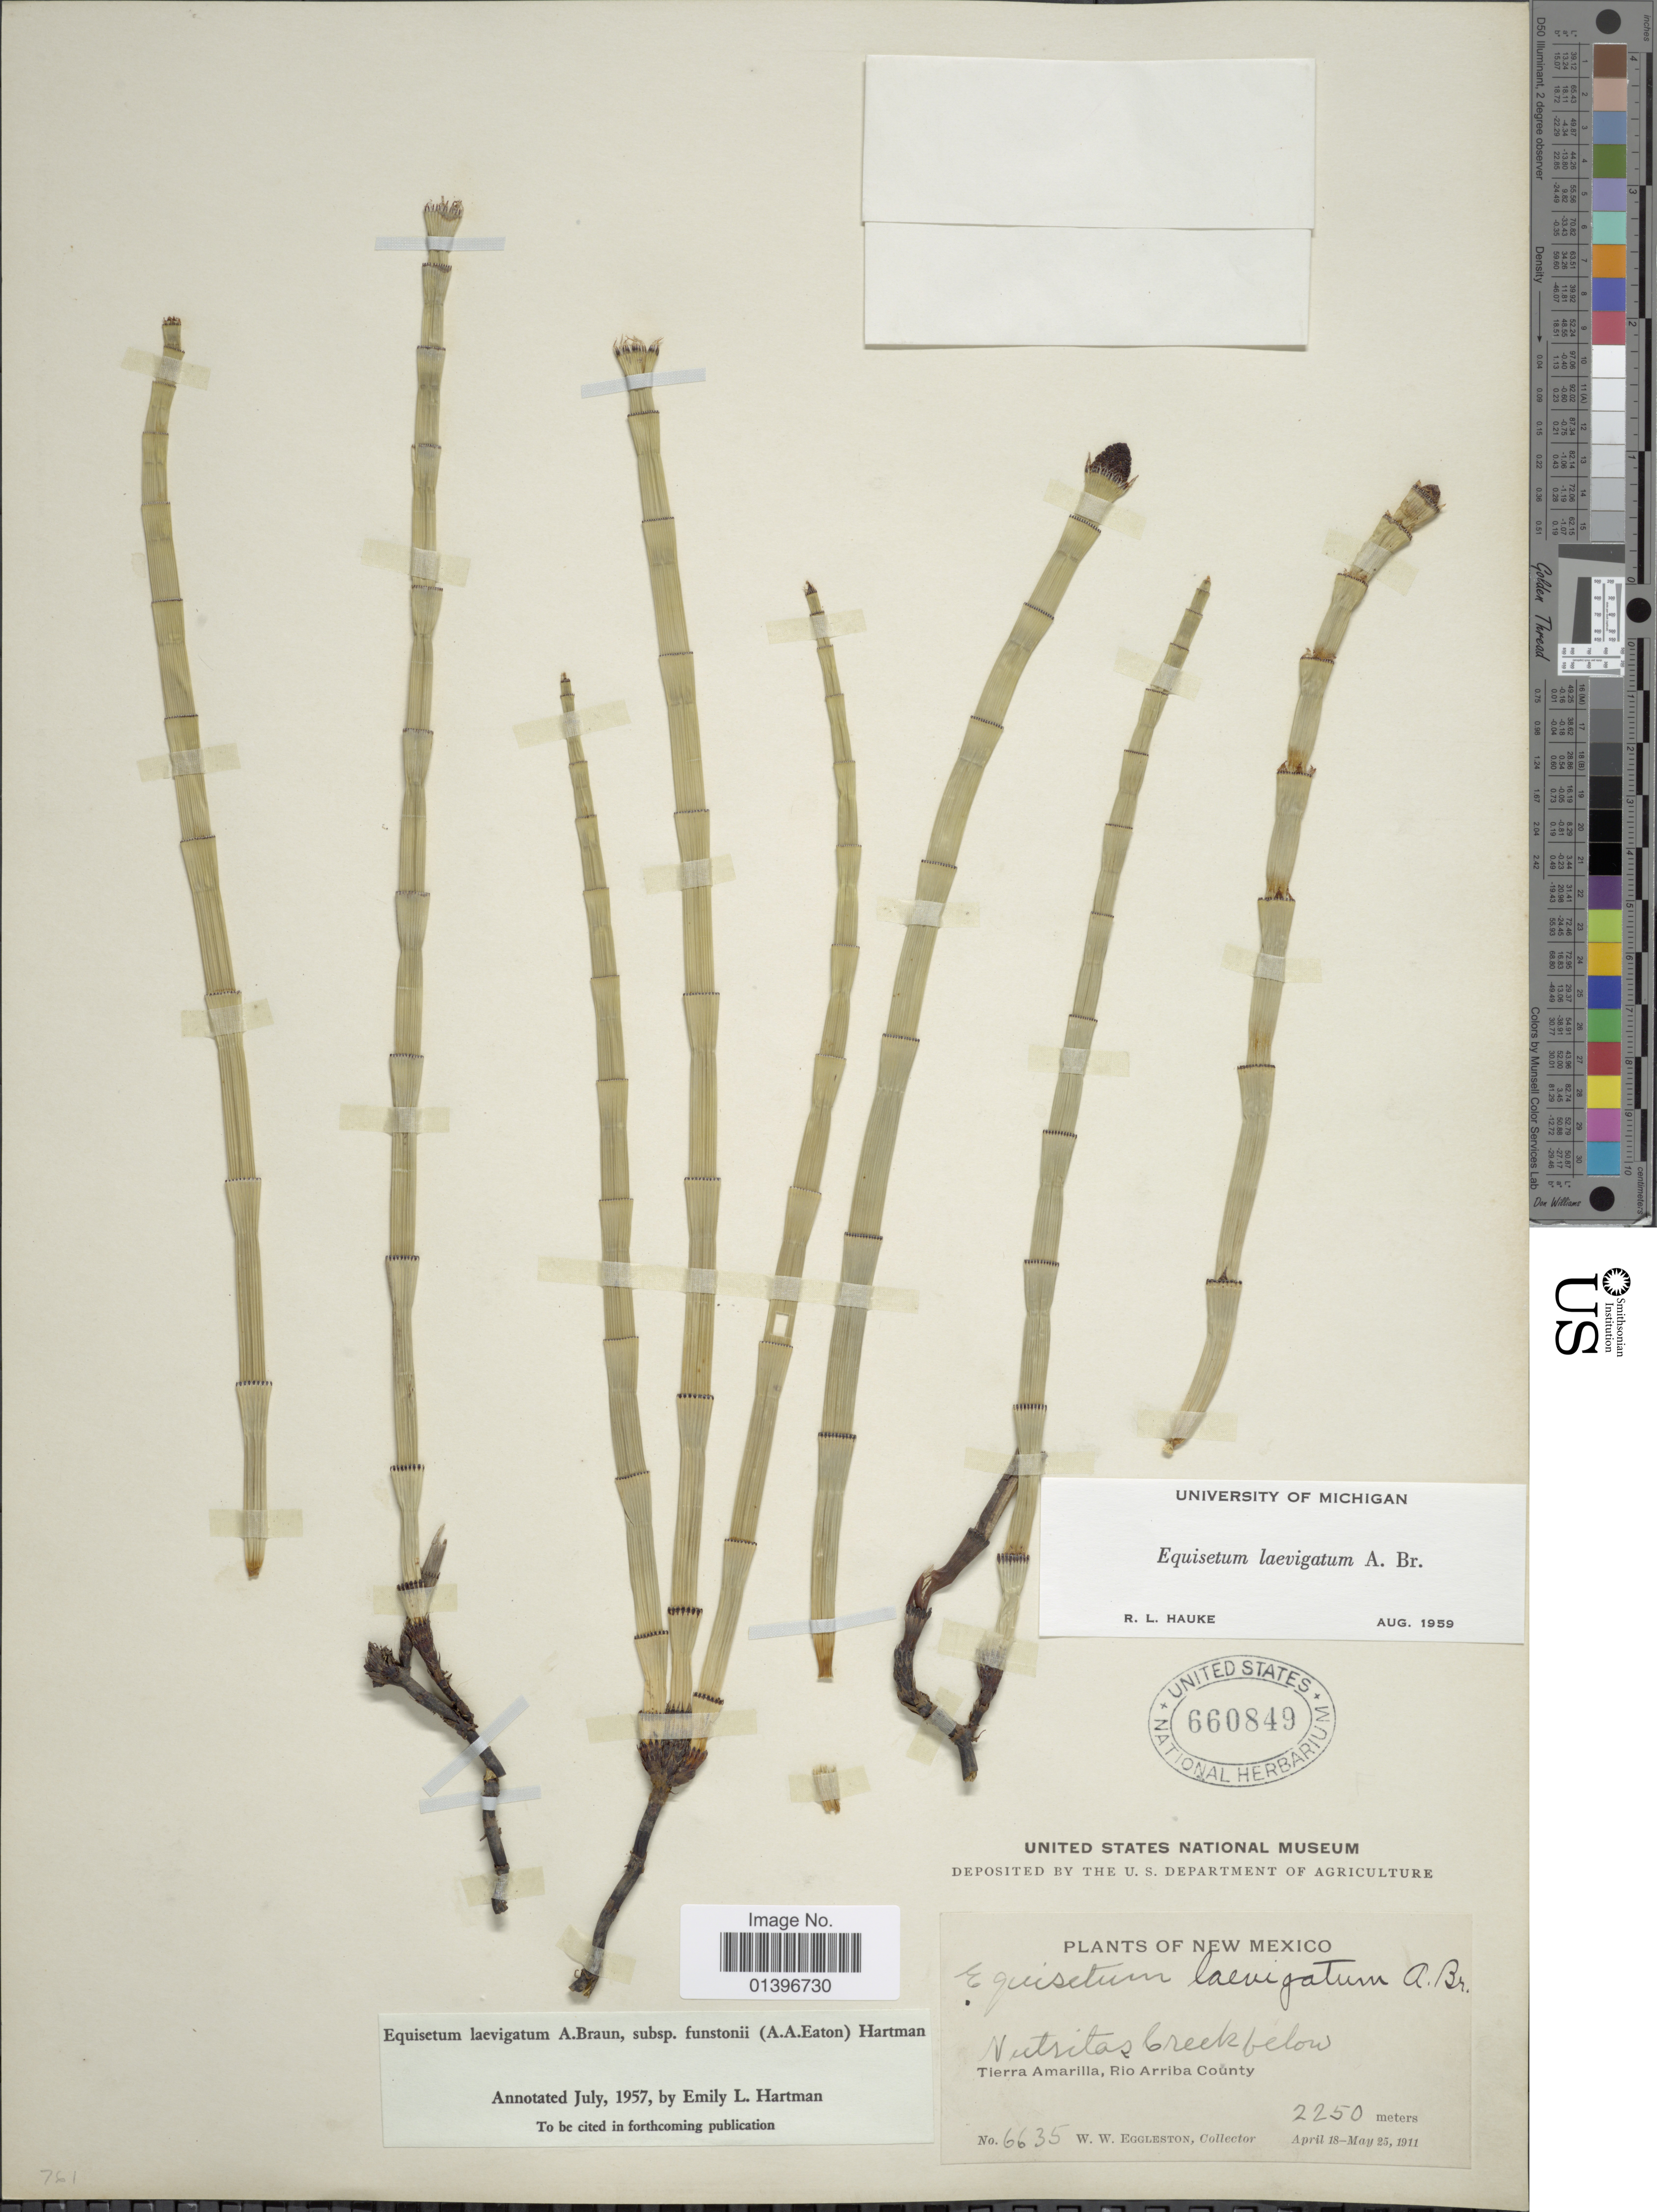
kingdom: Plantae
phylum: Tracheophyta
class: Polypodiopsida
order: Equisetales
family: Equisetaceae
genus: Equisetum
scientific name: Equisetum laevigatum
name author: A. Braun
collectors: W. W. Eggleston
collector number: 6635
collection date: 1911-04-18/1911-05-25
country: United States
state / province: New Mexico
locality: Nutritas Creek below Tierra Amarilla, Rio Arriba County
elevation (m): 2250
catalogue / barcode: US 660849